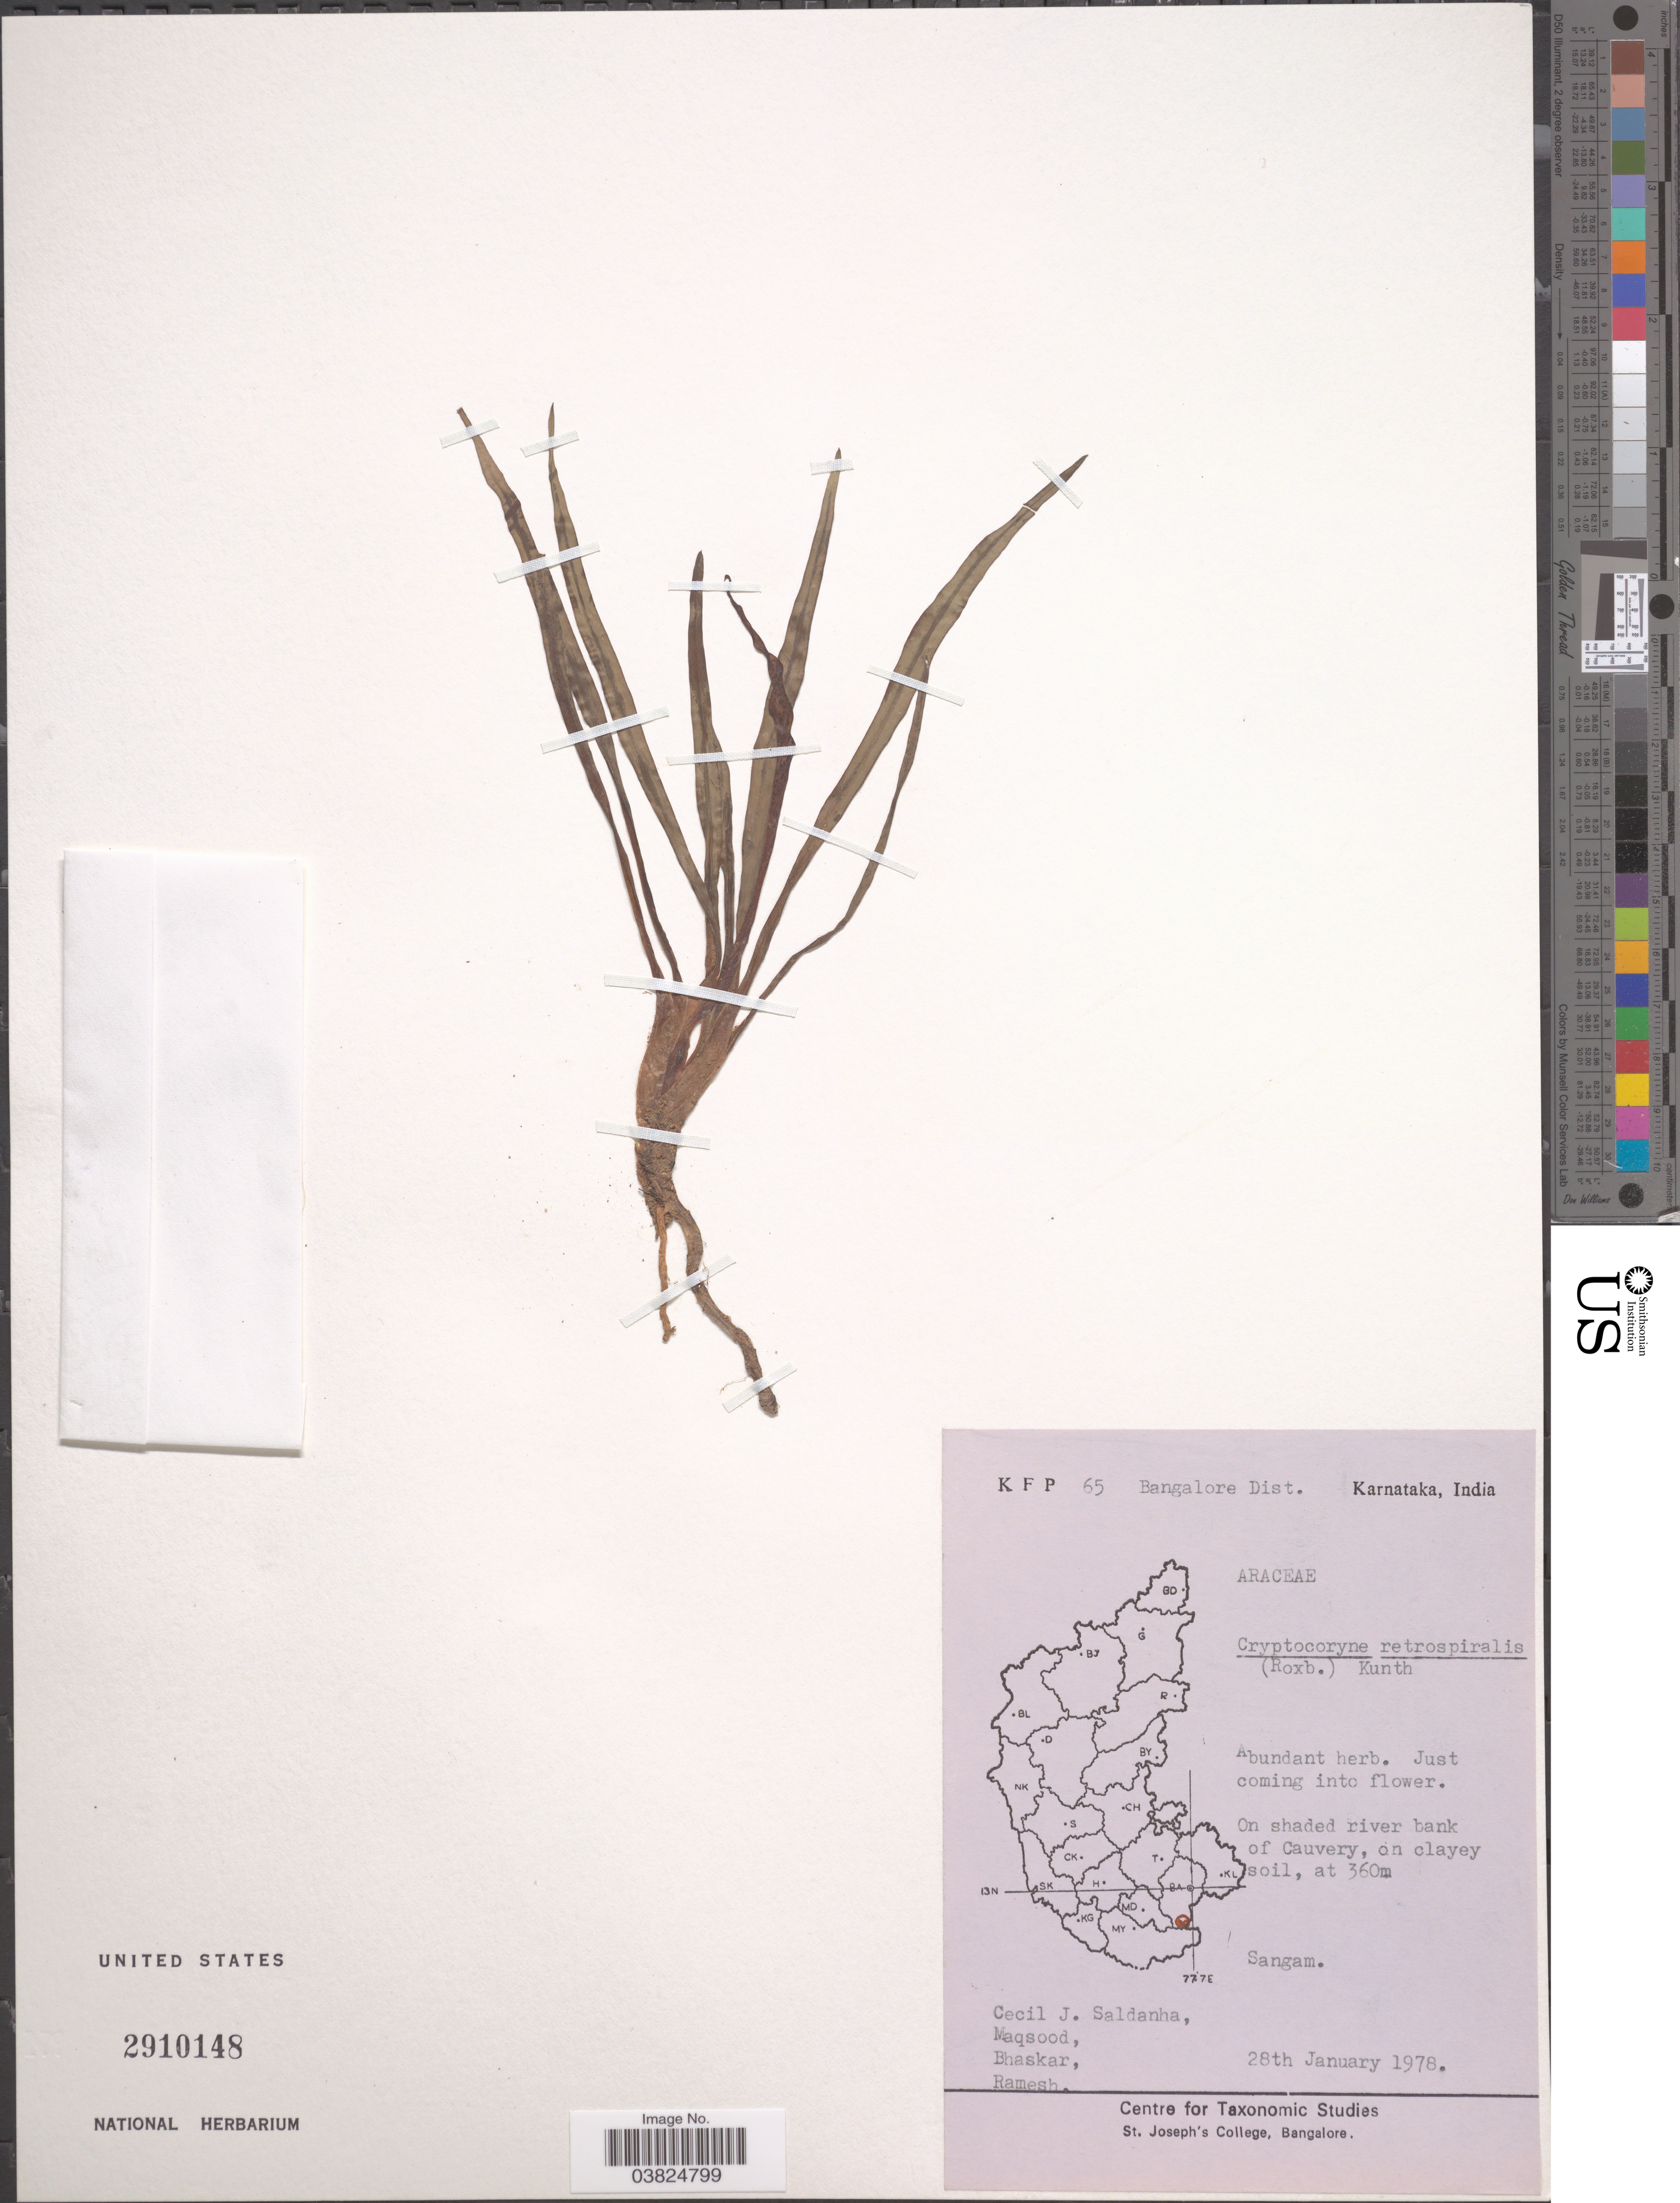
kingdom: Plantae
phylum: Tracheophyta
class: Liliopsida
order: Alismatales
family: Araceae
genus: Cryptocoryne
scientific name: Cryptocoryne retrospiralis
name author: (Roxb.) Kunth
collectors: C. J. Saldanha, Maqsood, Bhaskar & Ramesh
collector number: KFP65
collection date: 1978-01-28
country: India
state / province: Karnataka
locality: Bangalore Dist. On shaded river bank of Cauvery. Sangam.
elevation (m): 360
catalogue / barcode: US 2910148